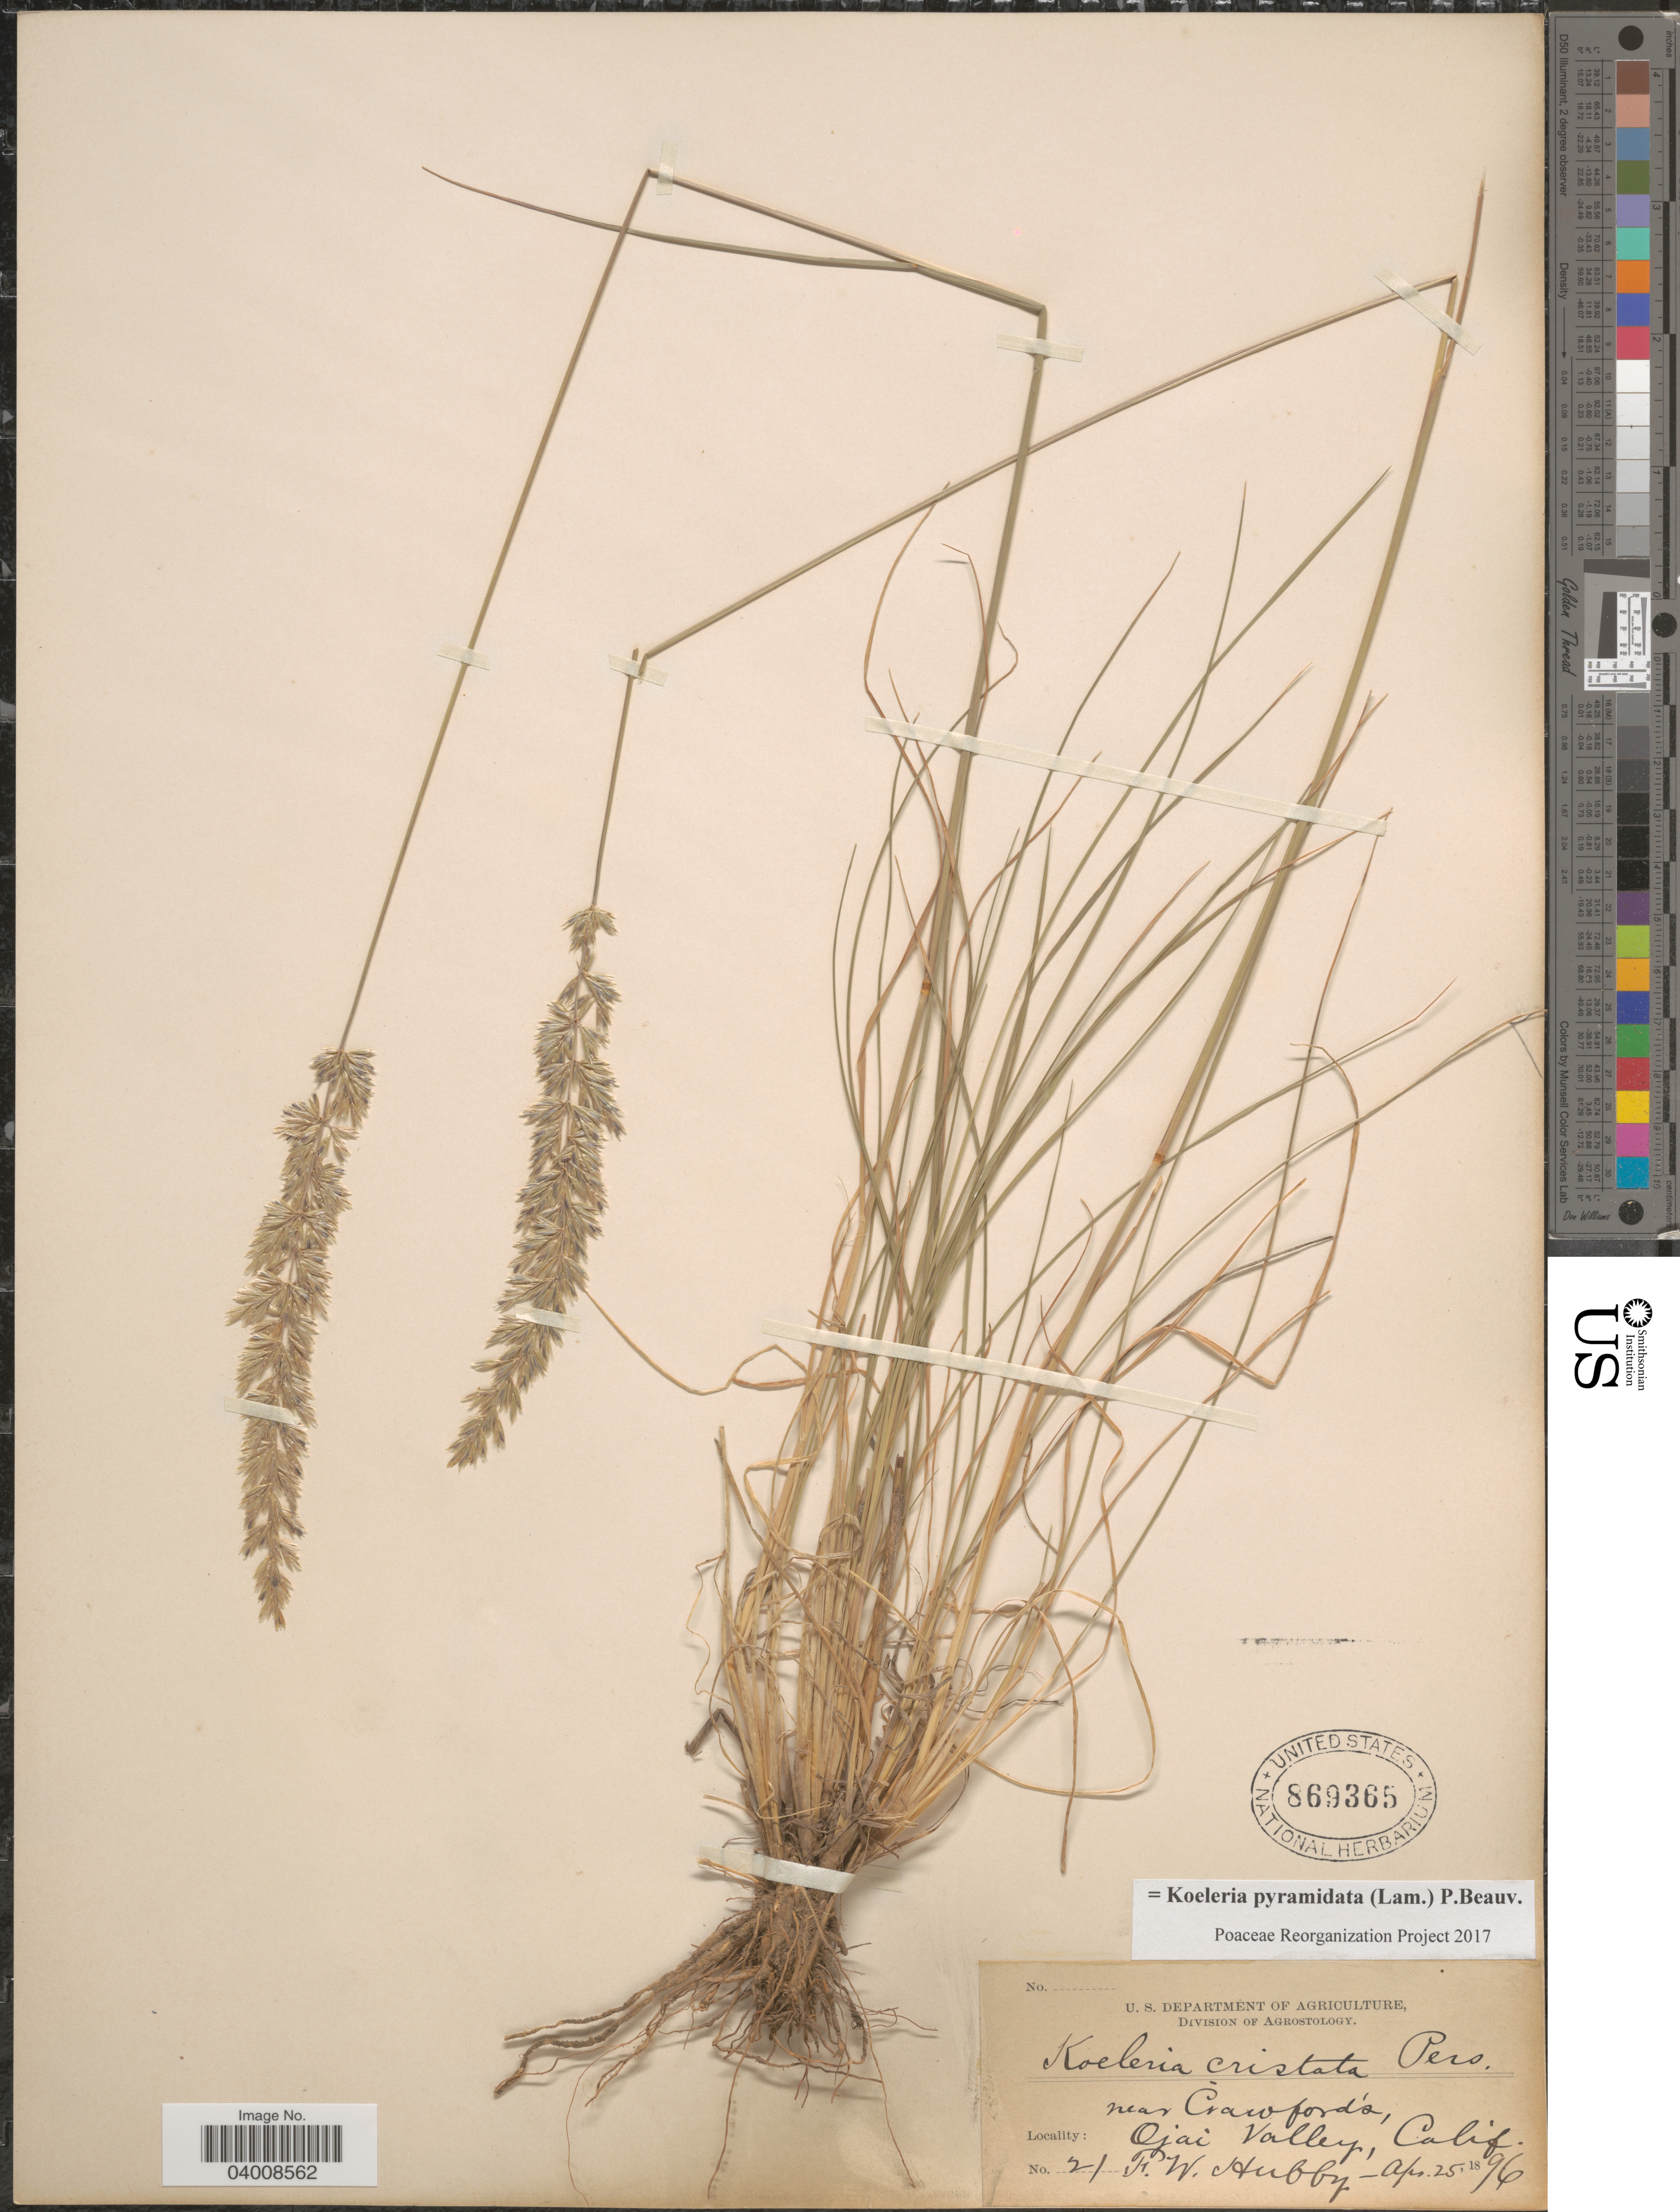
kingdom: Plantae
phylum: Tracheophyta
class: Liliopsida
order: Poales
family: Poaceae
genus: Koeleria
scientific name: Koeleria pyramidata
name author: (Lam.) P. Beauv.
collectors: F. Hobby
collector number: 21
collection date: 1896-04-25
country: United States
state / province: California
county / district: Ventura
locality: Near Crawford's, Ojai Valley.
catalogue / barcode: US 869365